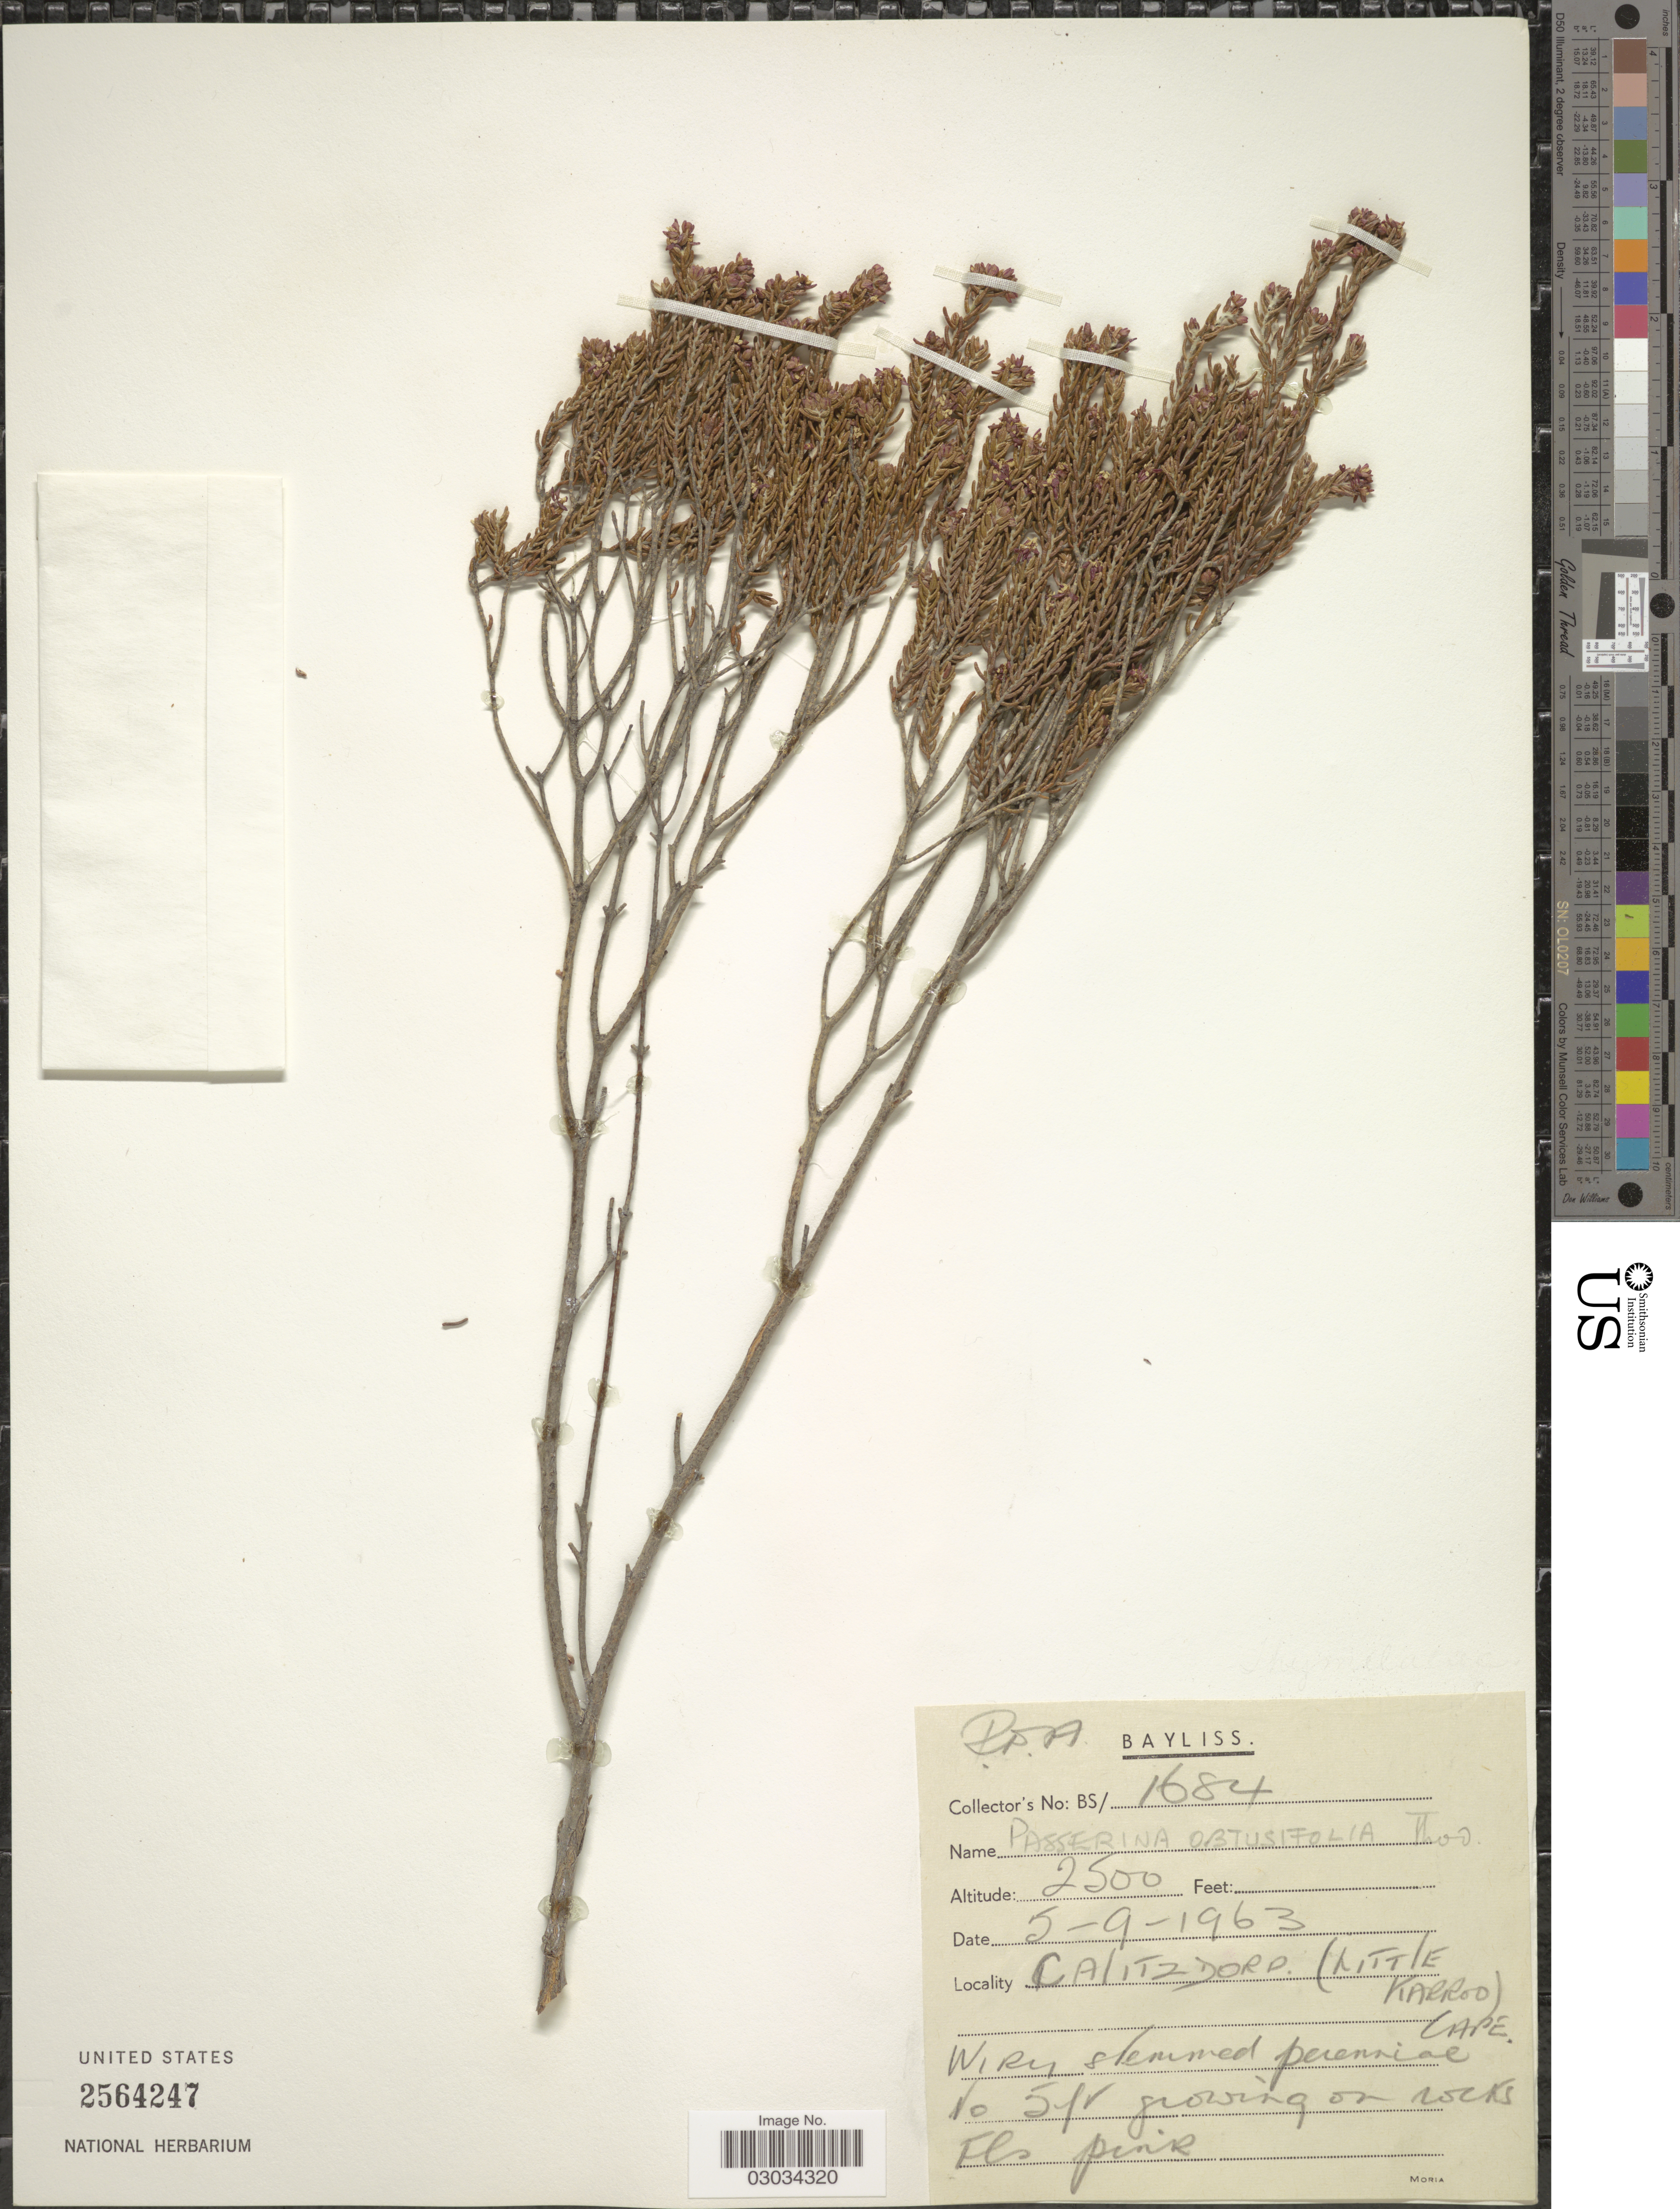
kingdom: Plantae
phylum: Tracheophyta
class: Magnoliopsida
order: Malvales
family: Thymelaeaceae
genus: Passerina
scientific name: Passerina obtusifolia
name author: Thoday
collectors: R. Bayliss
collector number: BS1684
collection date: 1963-09-05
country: South Africa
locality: Calitzdorp (Little Karroo) Cape.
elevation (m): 762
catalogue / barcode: US 2564247